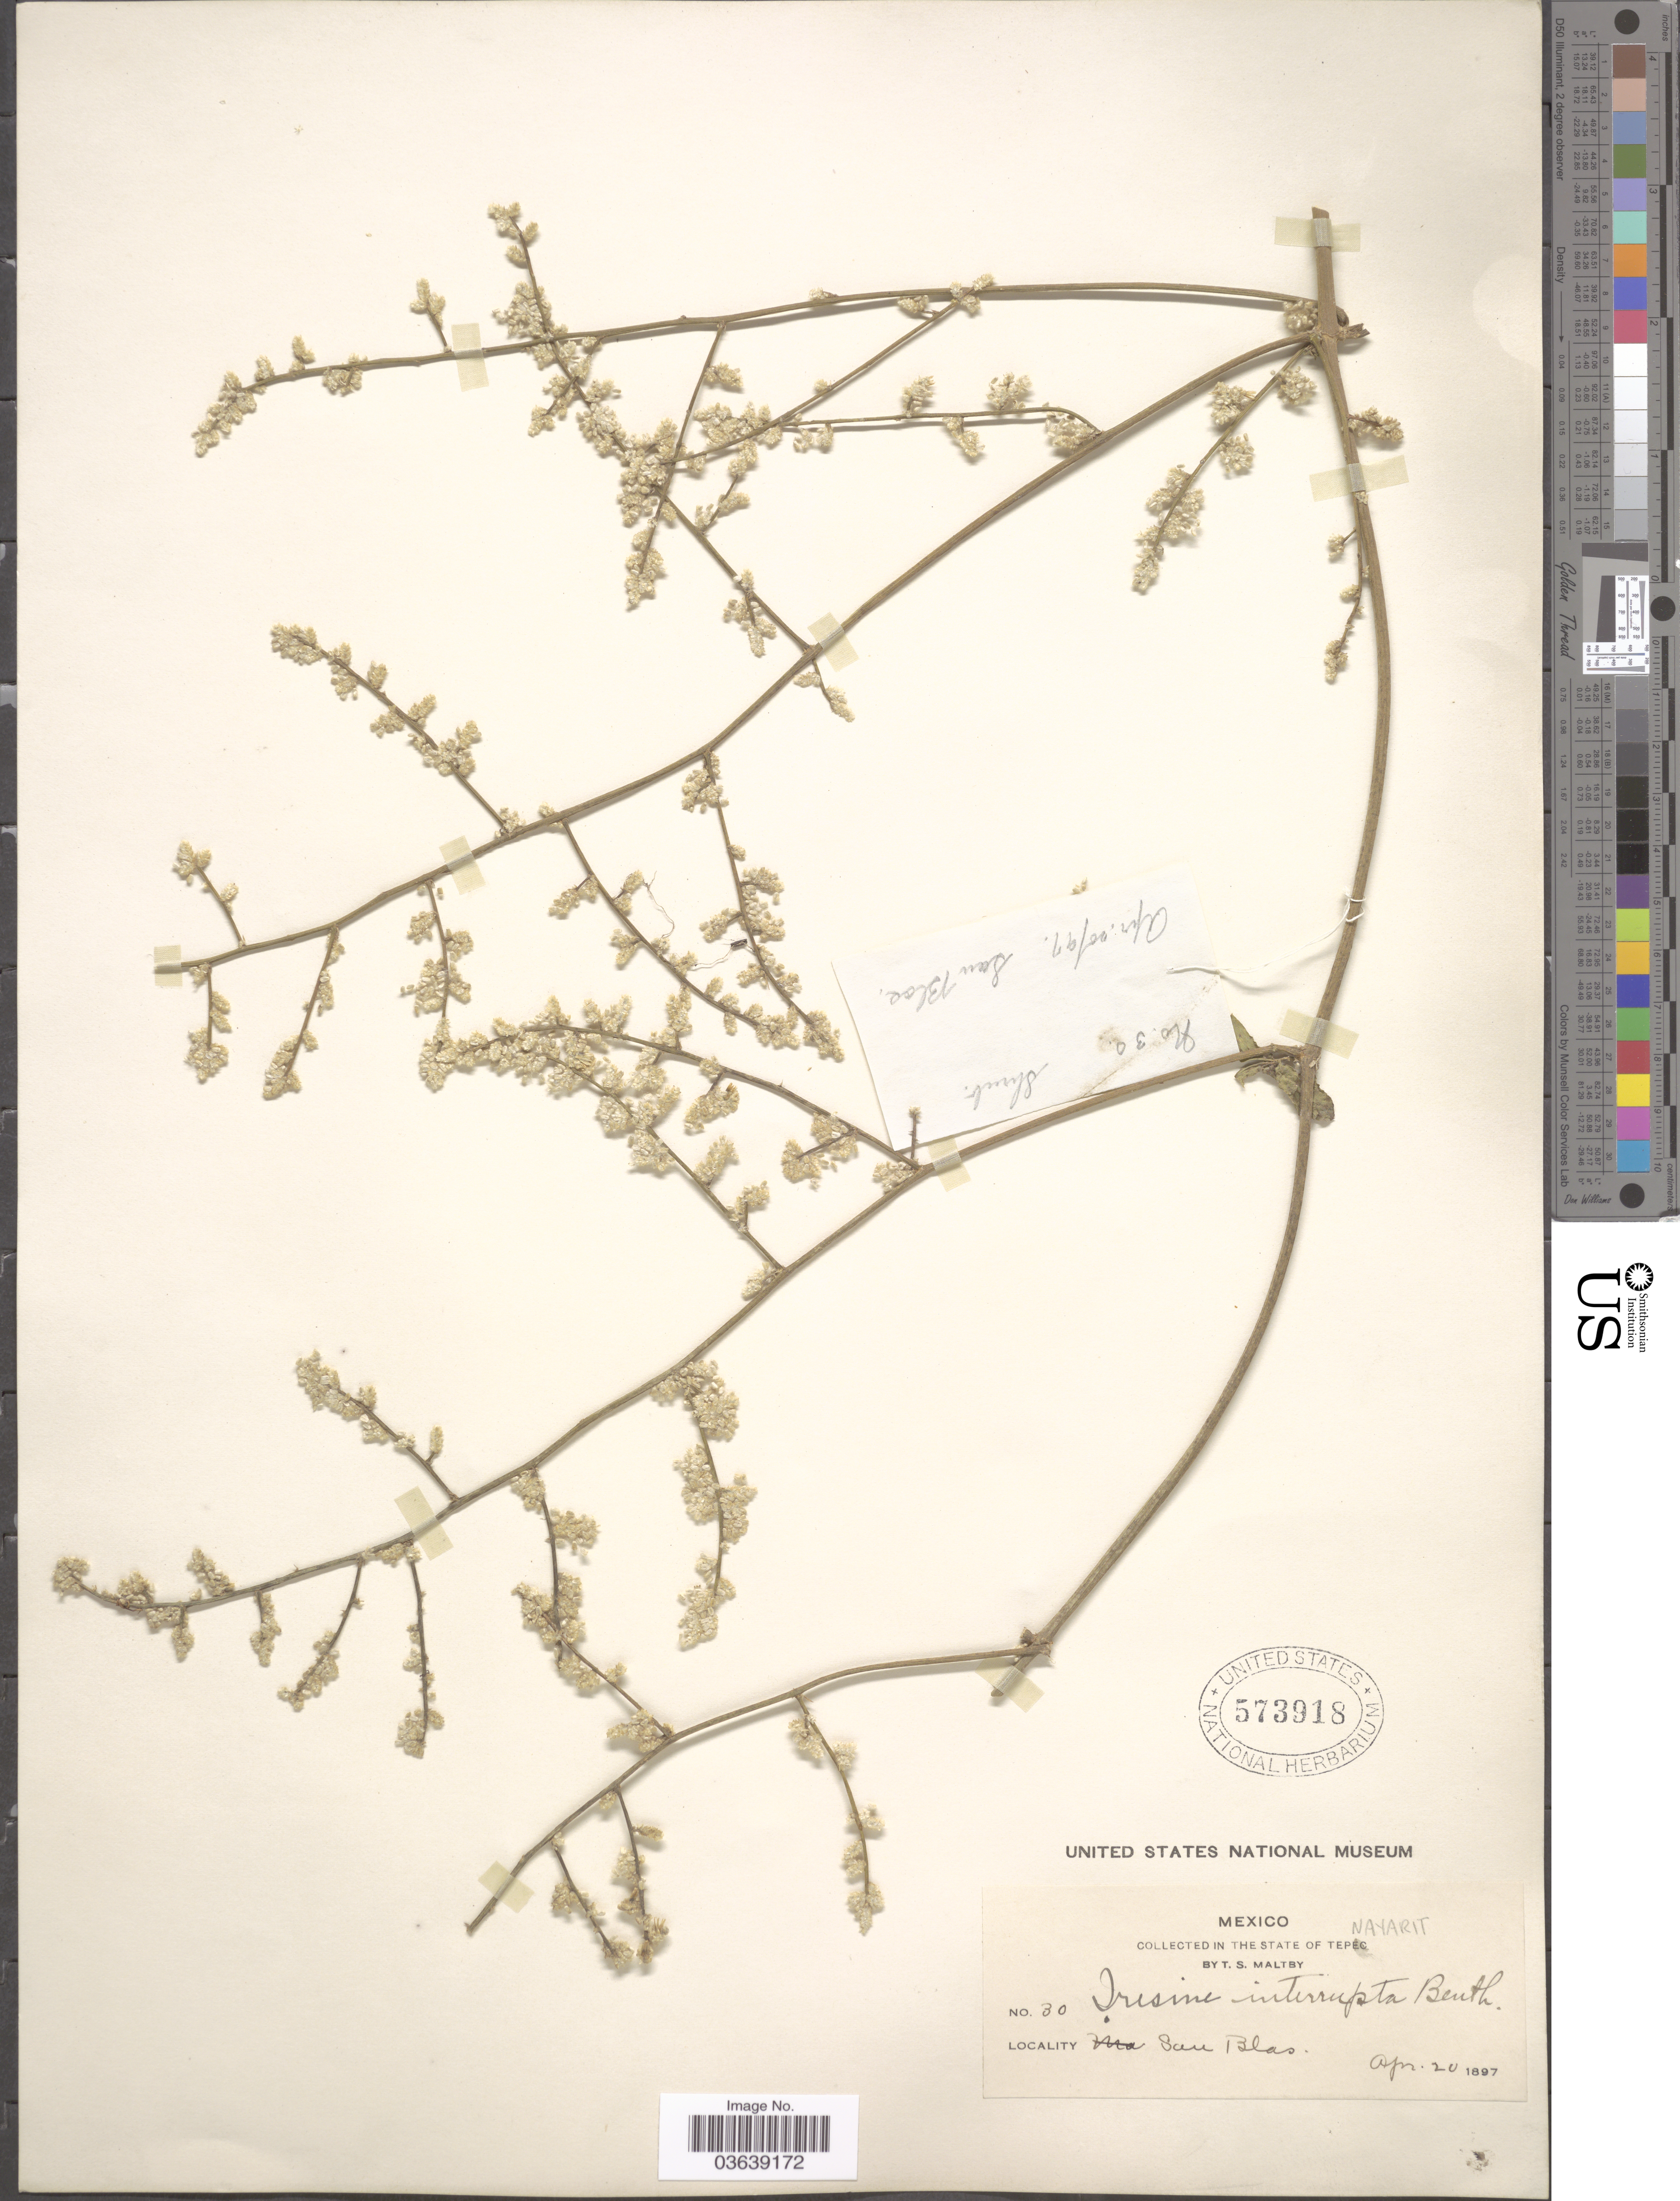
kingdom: Plantae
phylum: Tracheophyta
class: Magnoliopsida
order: Caryophyllales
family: Amaranthaceae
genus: Iresine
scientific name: Iresine sp.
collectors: T. S. Maltby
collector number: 30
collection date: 1897-04-20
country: Mexico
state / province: Nayarit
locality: State of Tepec. San Blas.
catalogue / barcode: US 573918